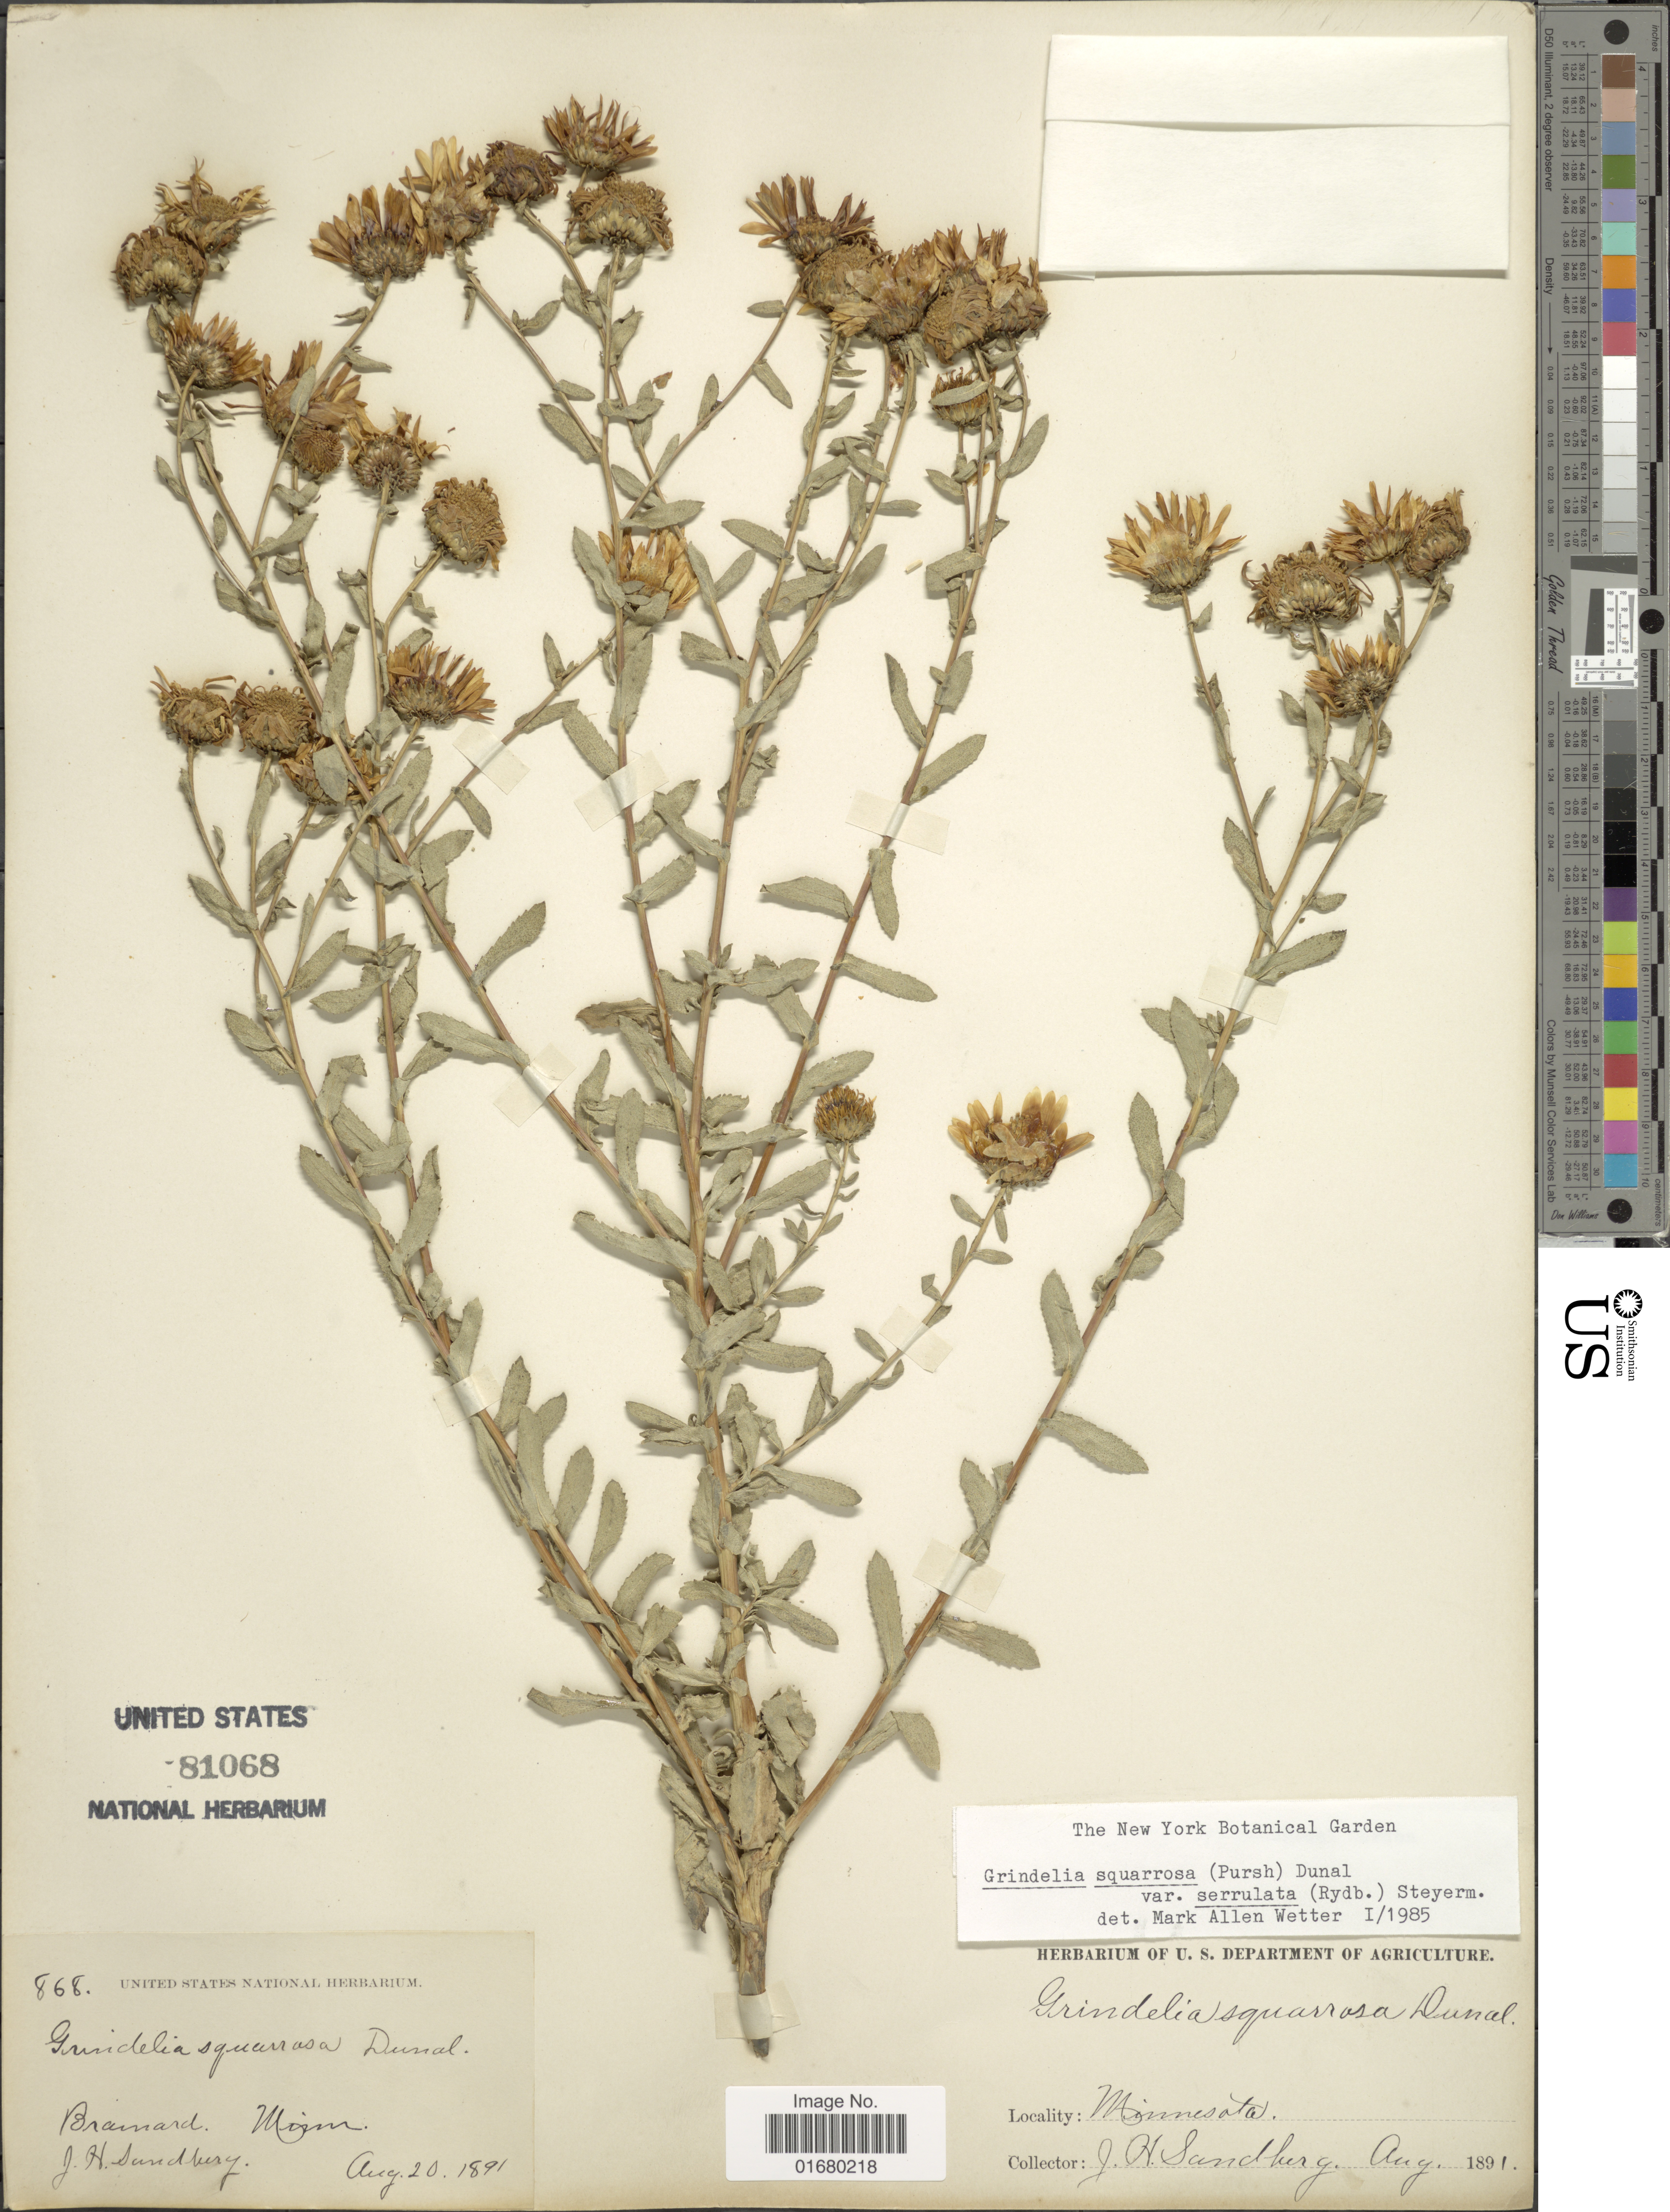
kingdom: Plantae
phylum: Tracheophyta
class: Magnoliopsida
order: Asterales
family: Asteraceae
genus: Grindelia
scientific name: Grindelia squarrosa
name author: (Pursh) Dunal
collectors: J. Sandburg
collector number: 868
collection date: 1891-08-20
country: United States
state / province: Minnesota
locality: Brainerd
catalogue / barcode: US 81068